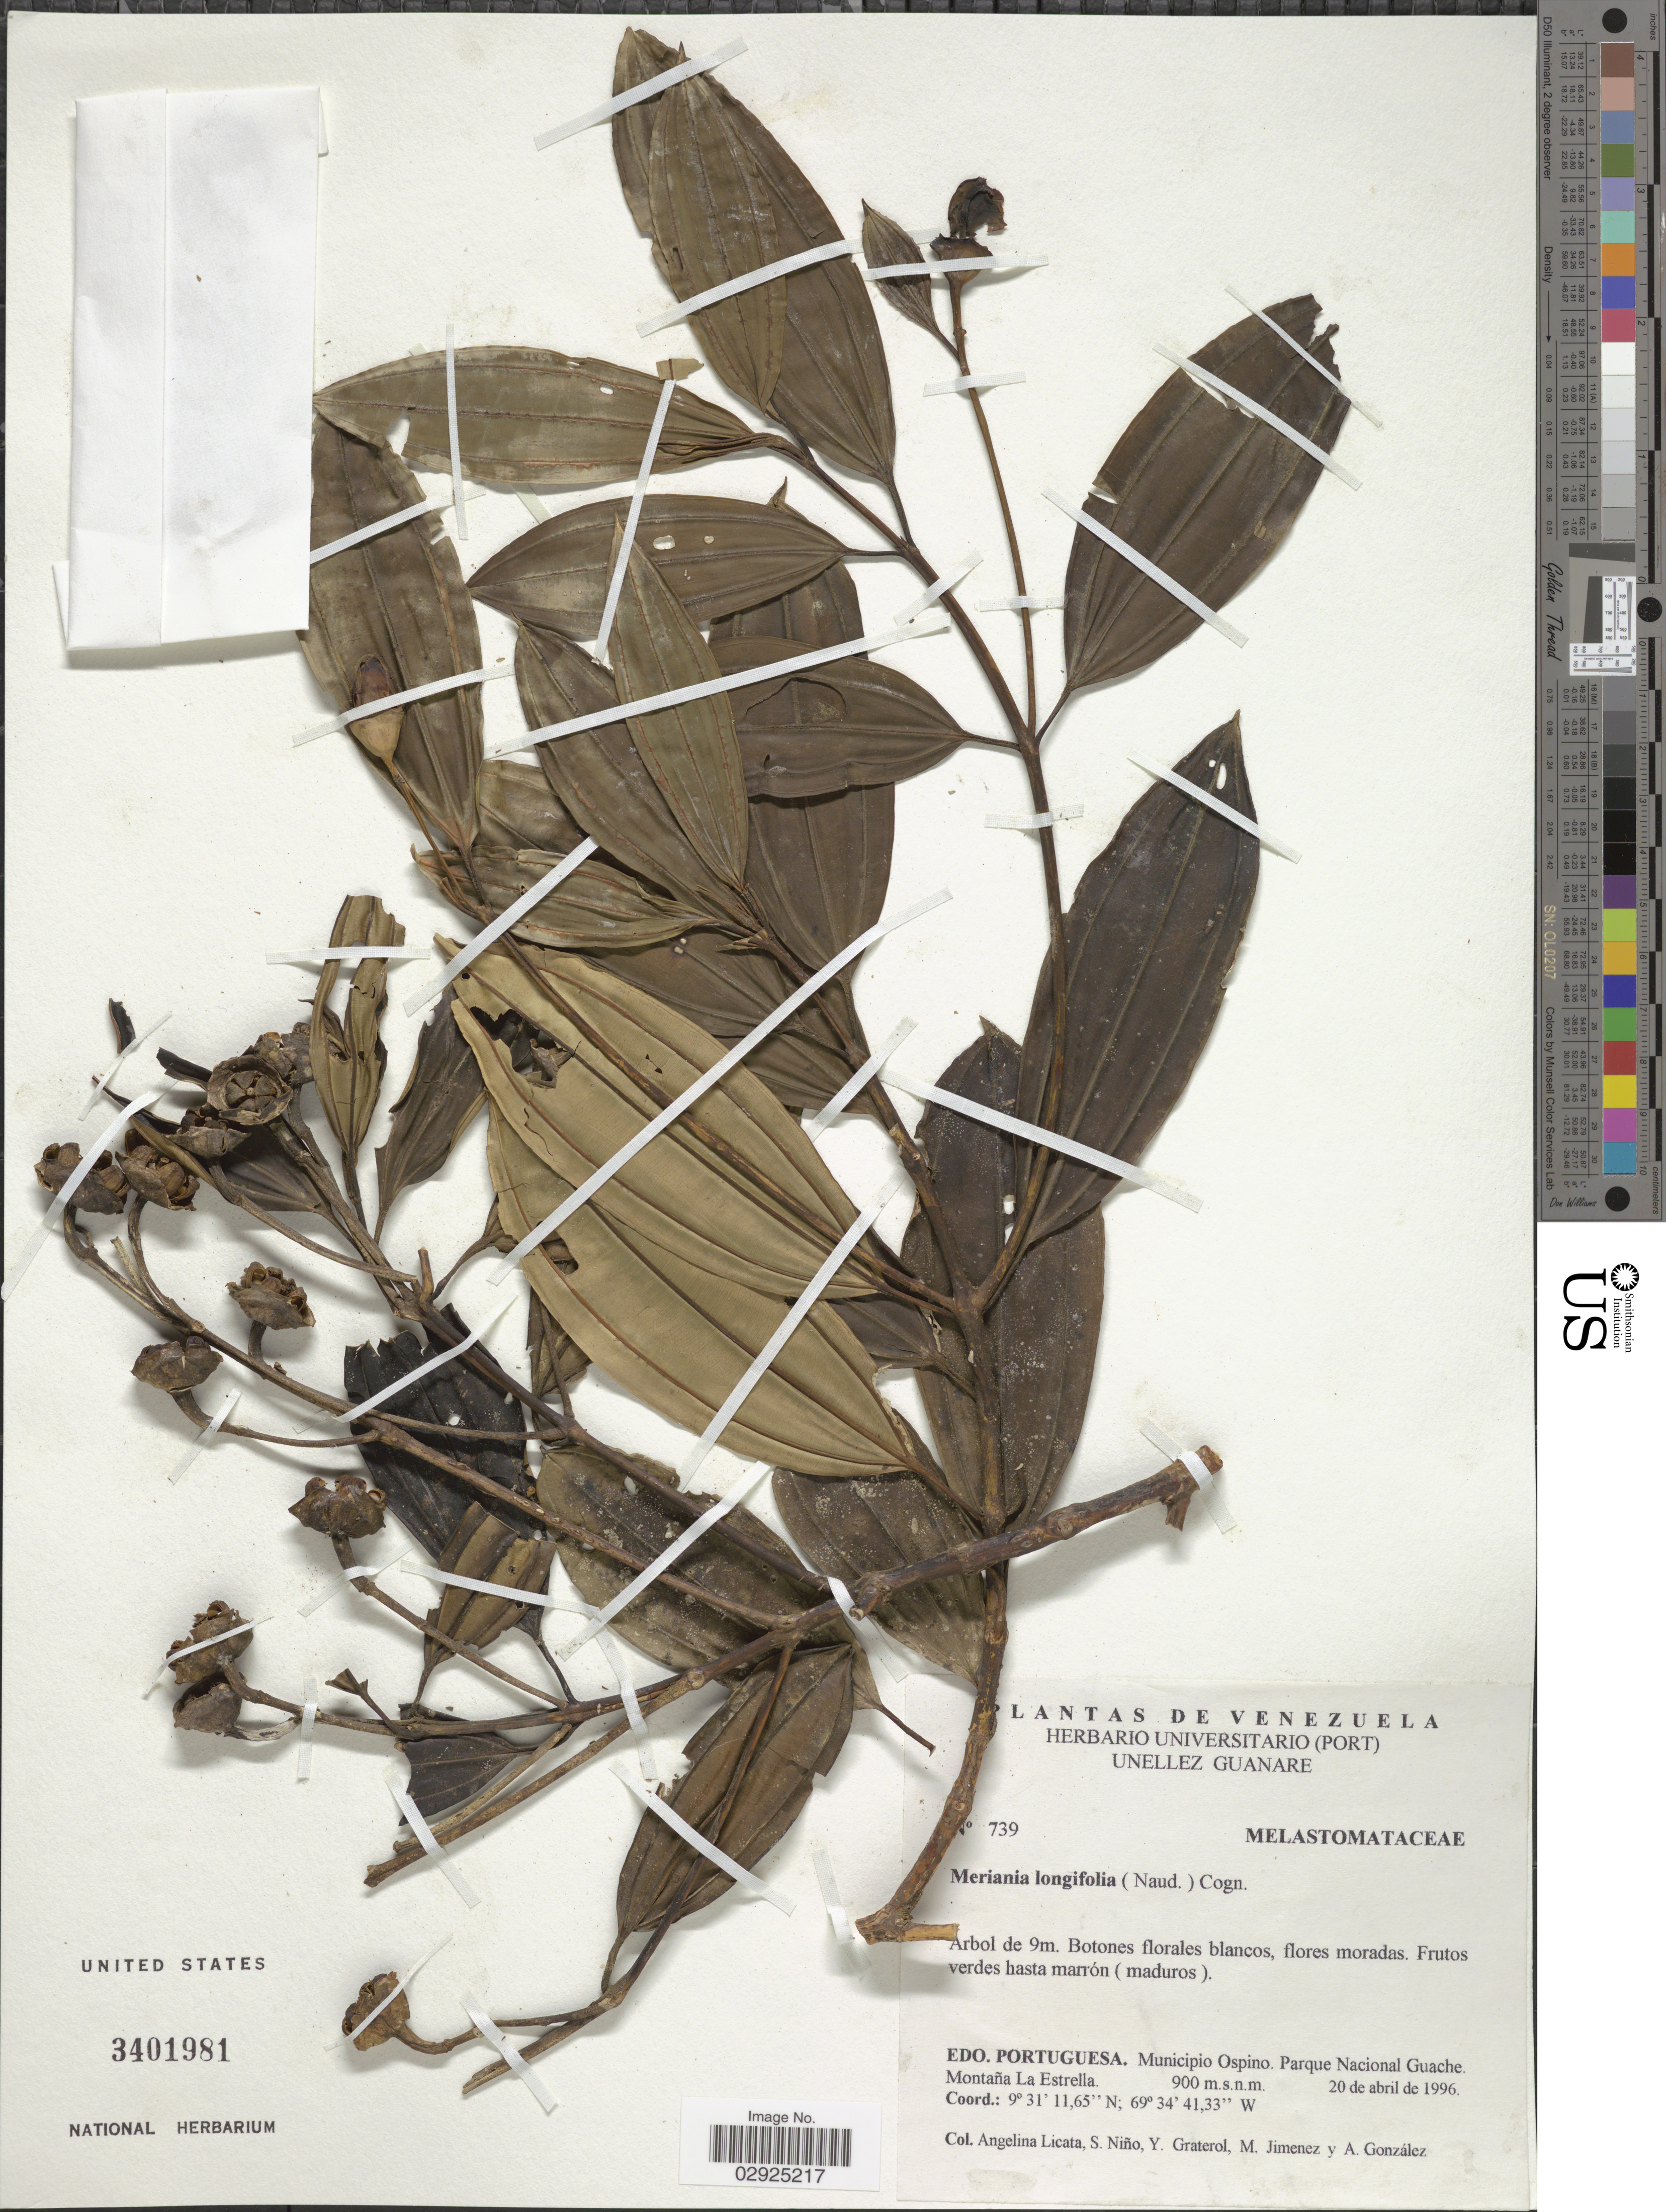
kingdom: Plantae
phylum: Tracheophyta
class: Magnoliopsida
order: Myrtales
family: Melastomataceae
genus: Meriania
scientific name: Meriania longifolia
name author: (Naudin) Cogn.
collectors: A. Licata, S. M. Niño, Y. Graterol, M. Jimenez & A. C. González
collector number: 739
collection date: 1996-04-20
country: Venezuela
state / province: Portuguesa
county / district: Ospino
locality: Parque Nacional Guache. Montaña La Estrella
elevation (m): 900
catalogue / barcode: US 3401981